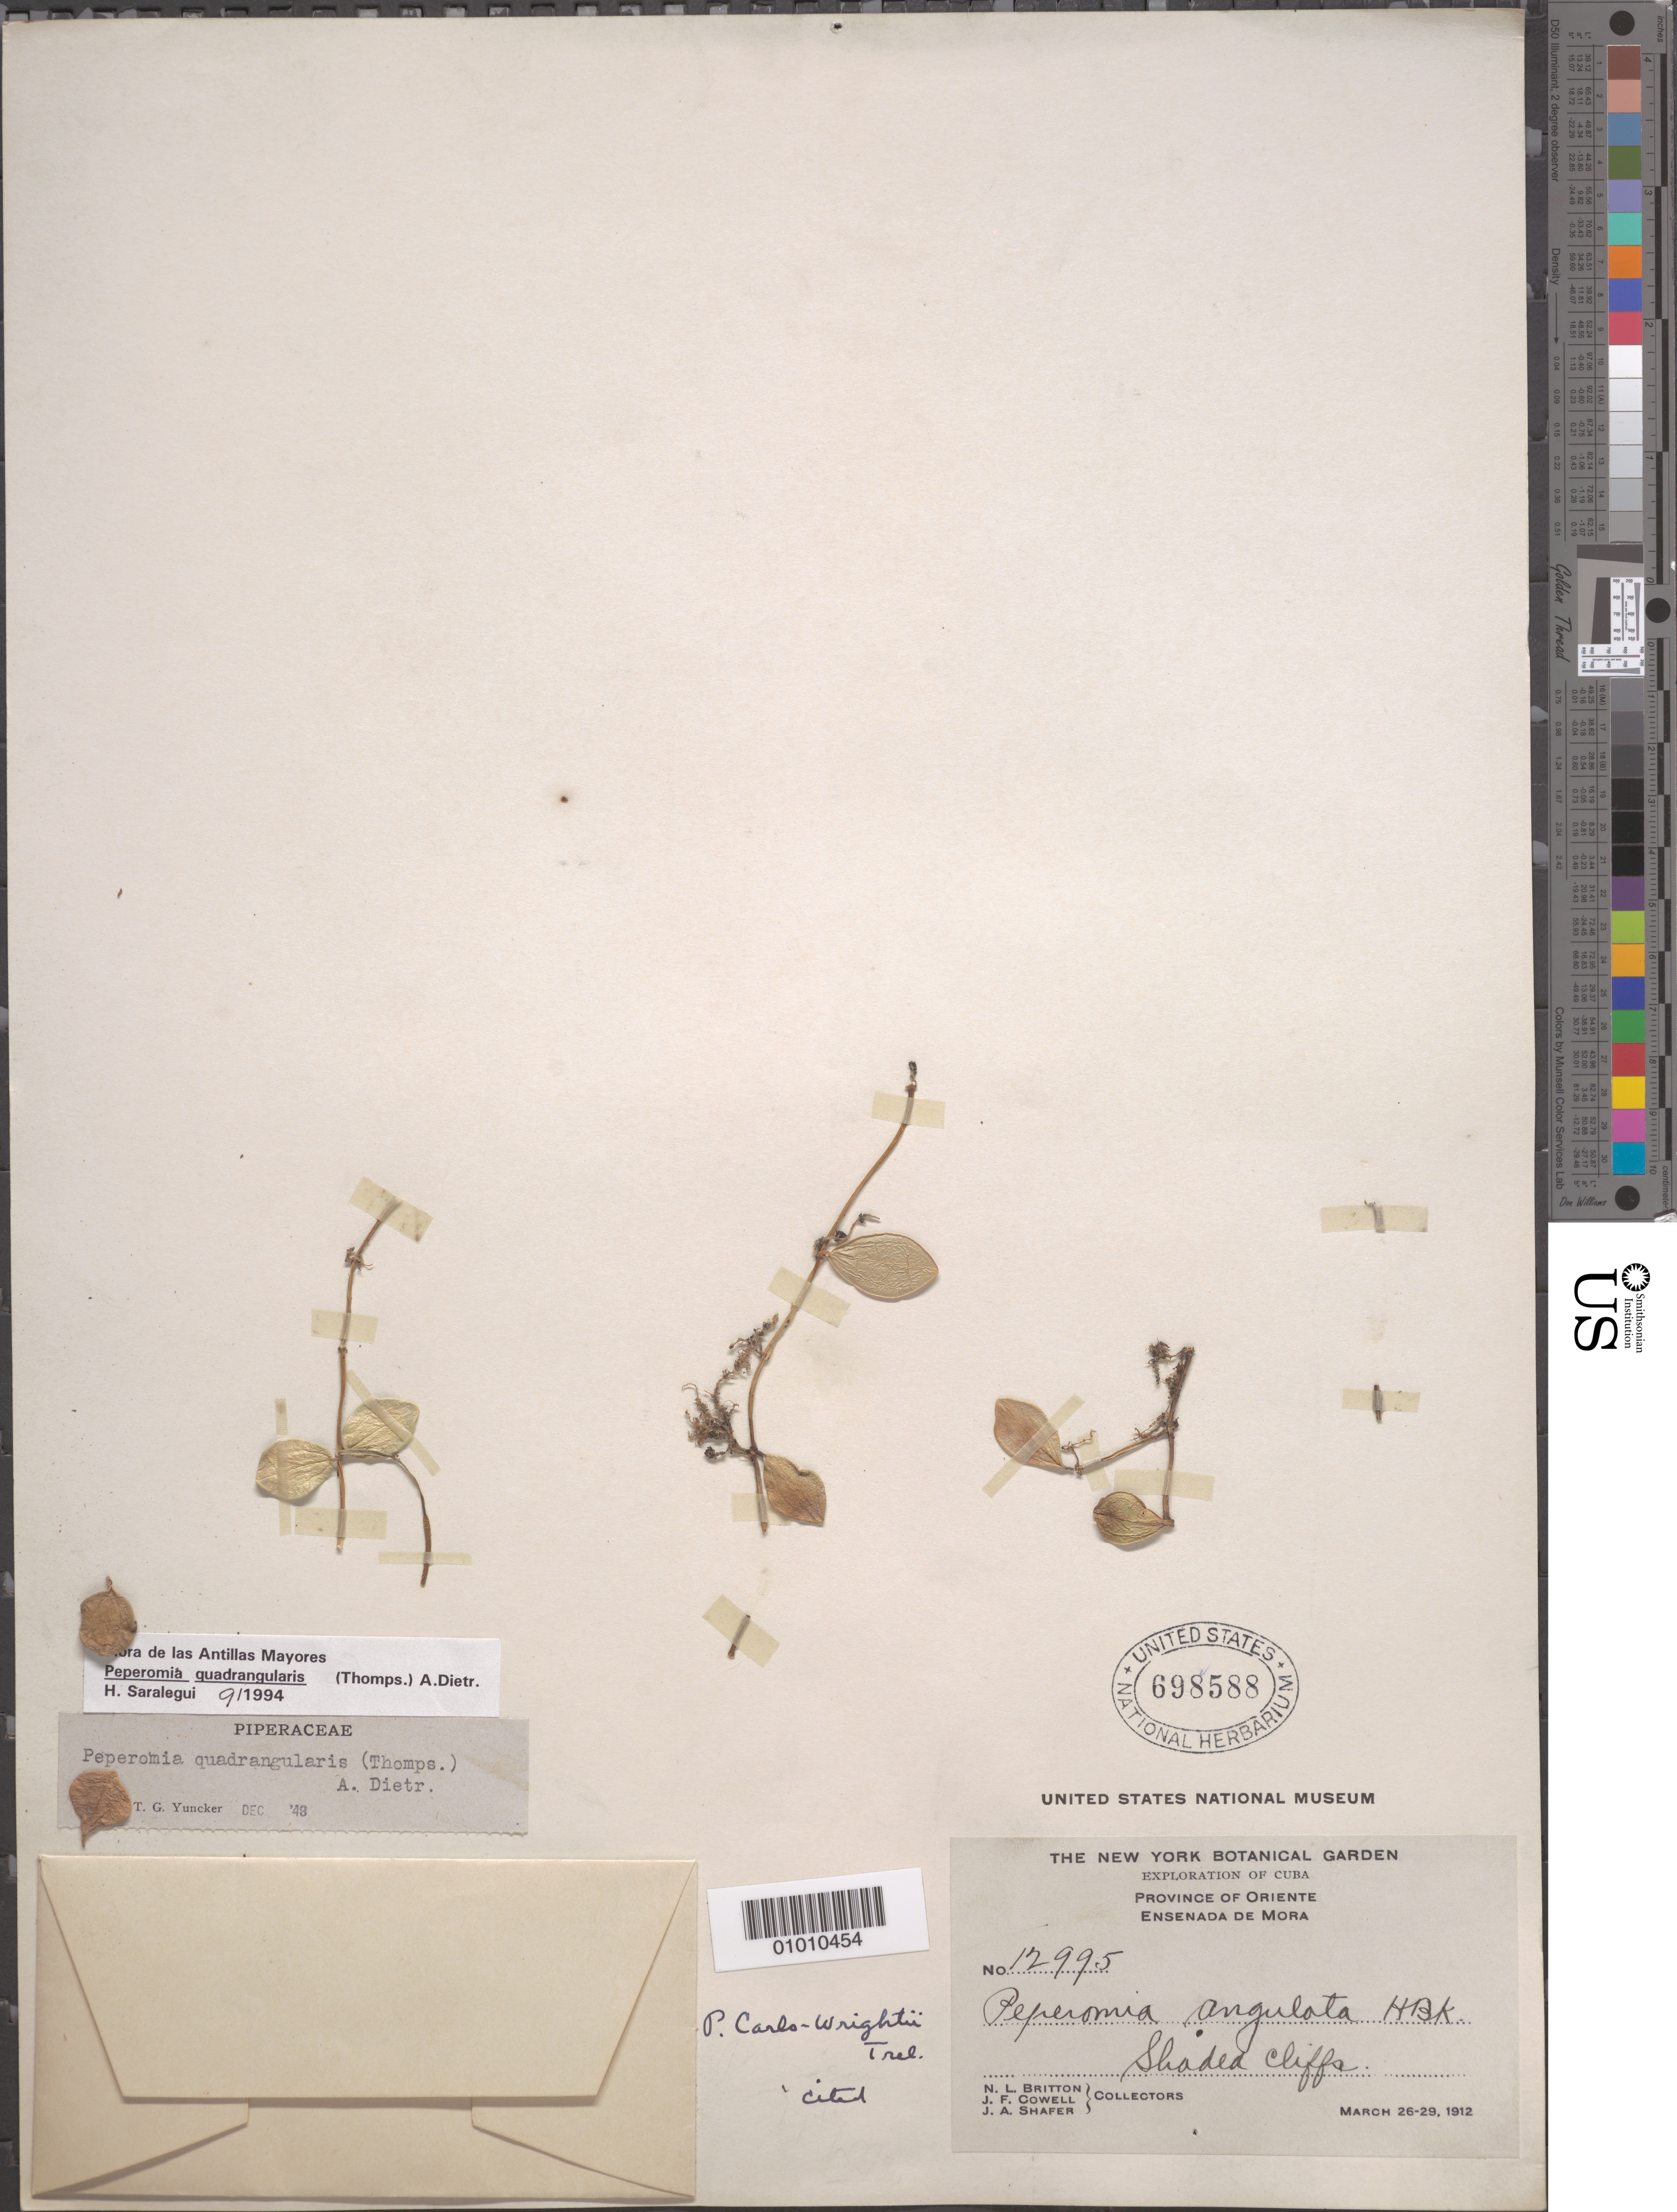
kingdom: Plantae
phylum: Tracheophyta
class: Magnoliopsida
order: Piperales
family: Piperaceae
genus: Peperomia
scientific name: Peperomia quadrangularis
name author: (J.V. Thomps.) A. Dietr.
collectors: N. Britton, J. F. Cowell & J. A. Shafer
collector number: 12995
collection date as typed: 26 Mar 1912 to 29 Mar 1912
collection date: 1912-03-26/1912-03-29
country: Cuba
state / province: Oriente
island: Cuba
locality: Shaded cliffs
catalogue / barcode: US 698588